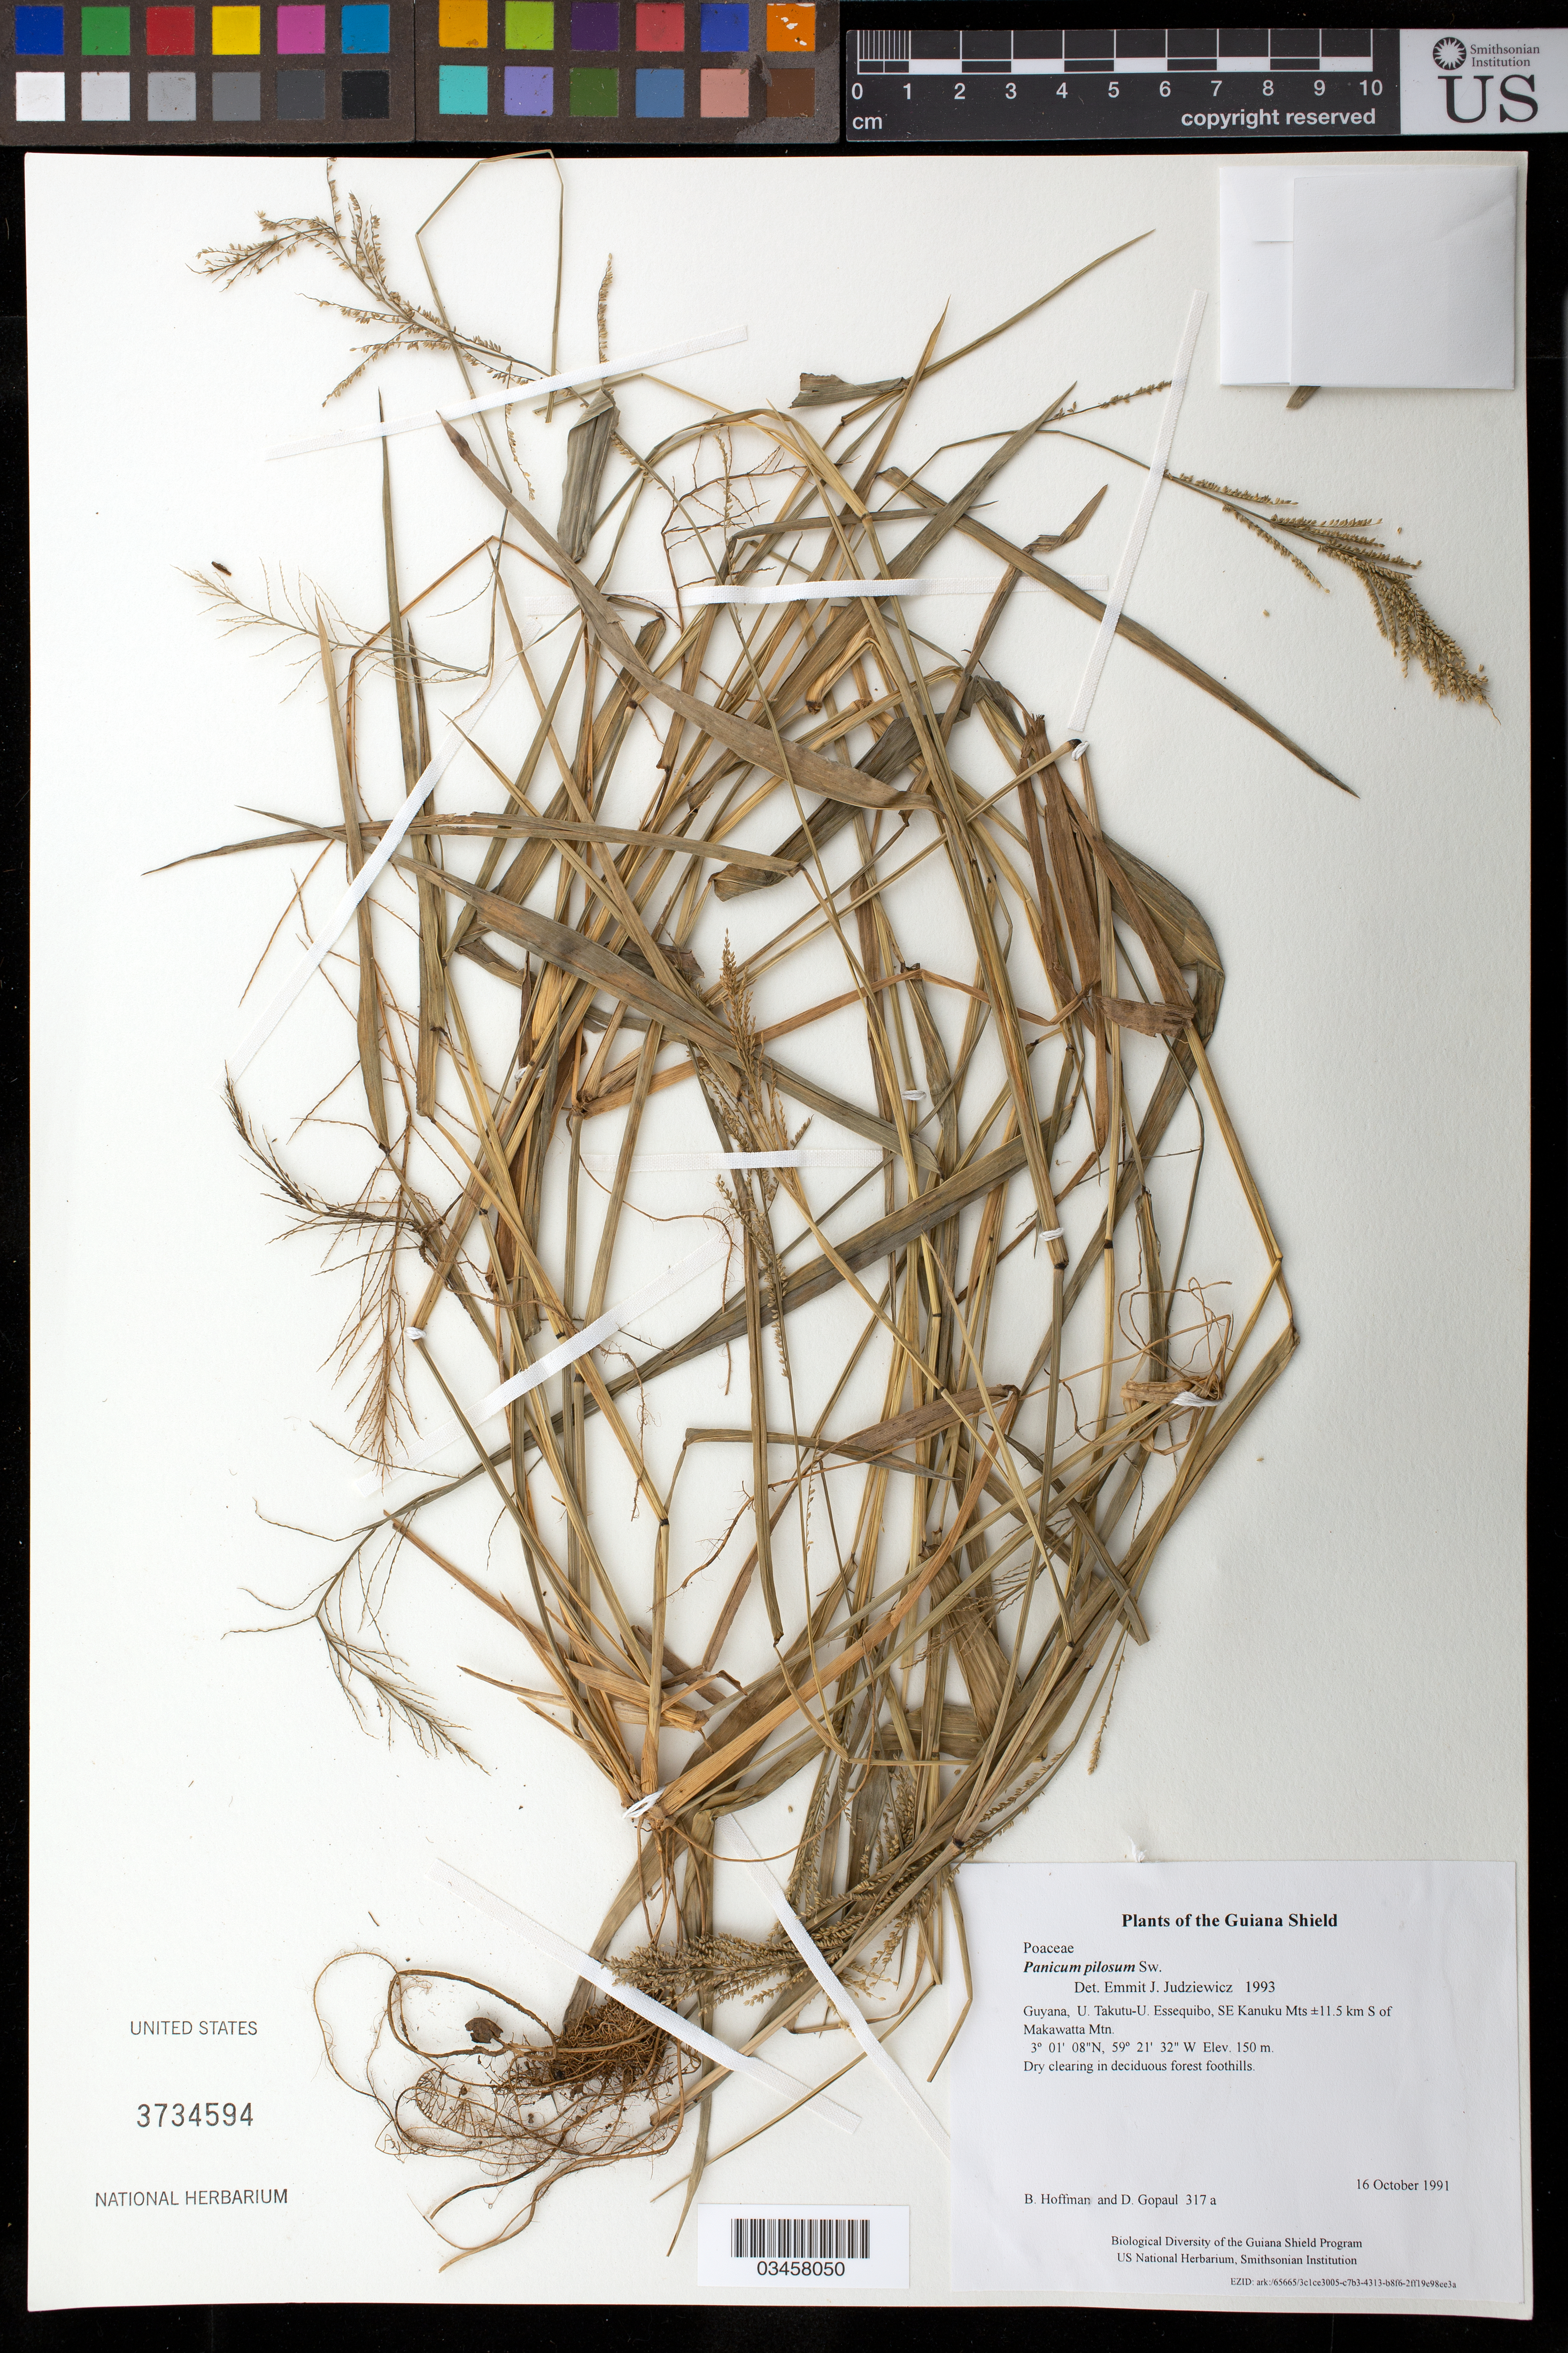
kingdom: Plantae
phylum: Tracheophyta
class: Liliopsida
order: Poales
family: Poaceae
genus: Rugoloa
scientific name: Rugoloa pilosa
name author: (Sw.) Zuloaga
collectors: B. Hoffman & D. Gopaul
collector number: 317 a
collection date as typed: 16 October 1991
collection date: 1991-10-16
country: Guyana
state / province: U. Takutu-U. Essequibo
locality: SE Kanuku Mts ±11.5 km S of Makawatta Mtn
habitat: Dry clearing in deciduous forest foothills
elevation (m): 150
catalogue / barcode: US 3734594